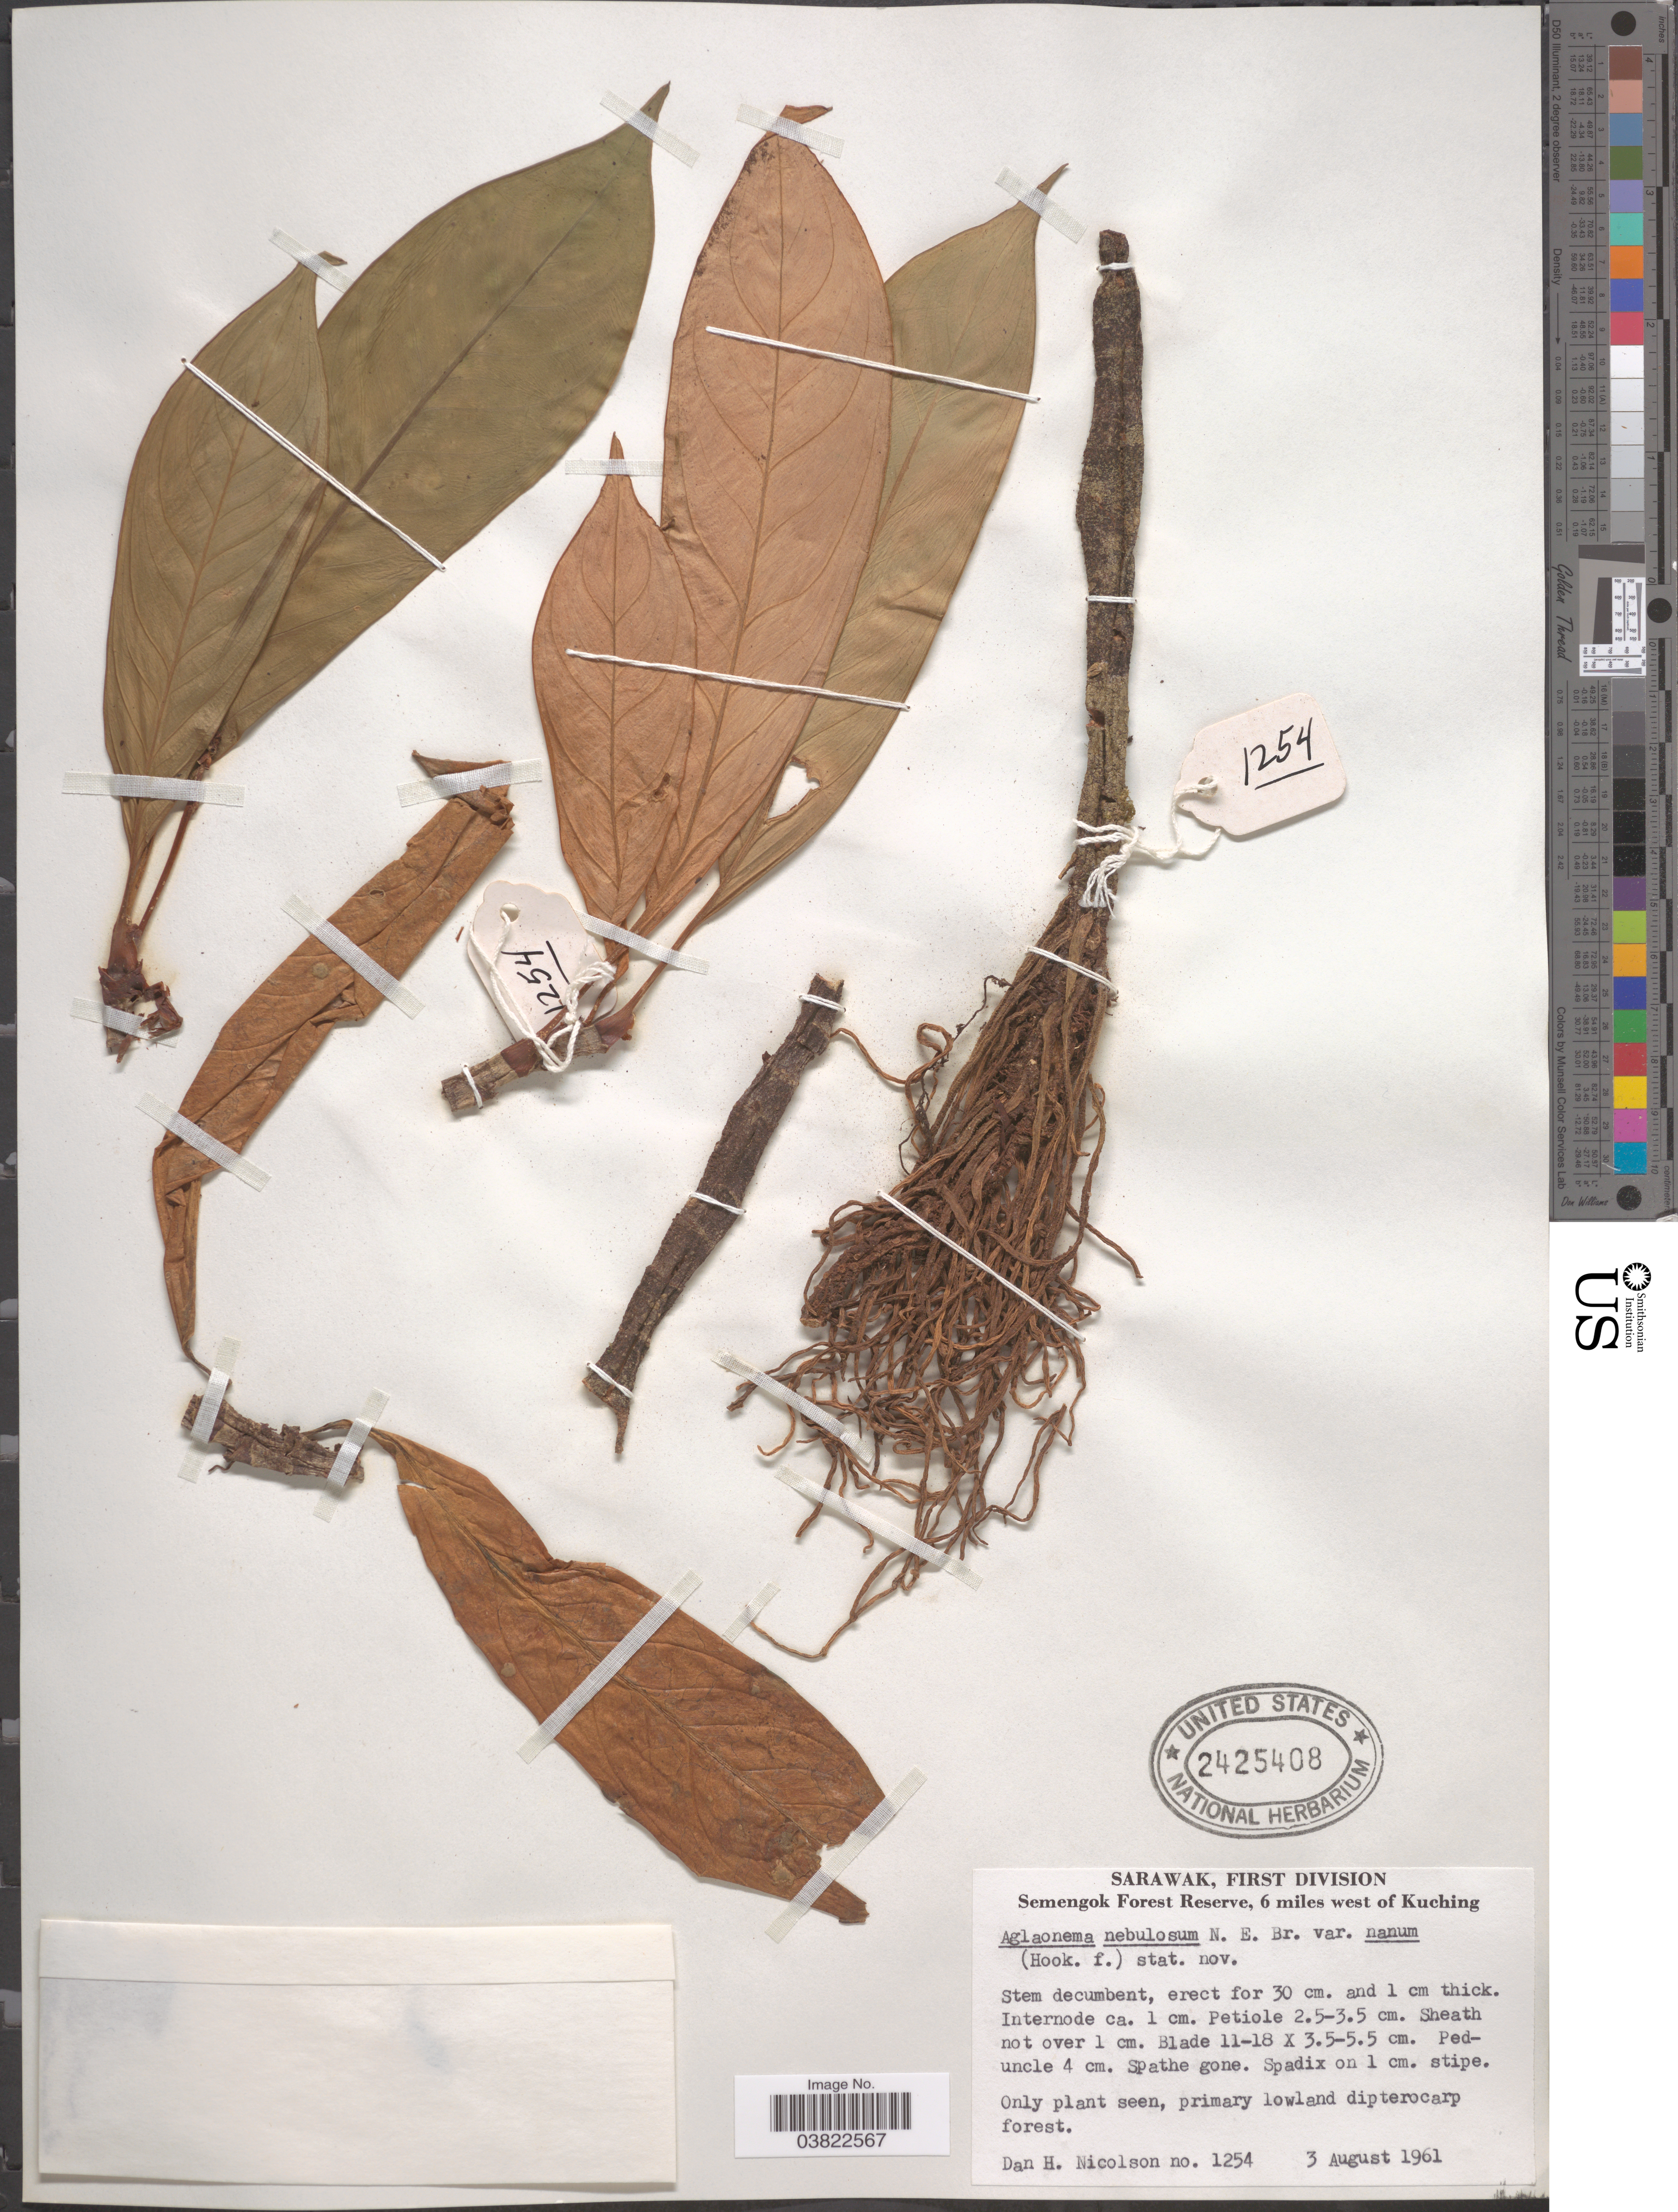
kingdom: Plantae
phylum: Tracheophyta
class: Liliopsida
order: Alismatales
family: Araceae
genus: Aglaonema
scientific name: Aglaonema nebulosum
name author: N.E. Br.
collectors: D. H. Nicolson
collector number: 1254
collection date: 1961-08-03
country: Malaysia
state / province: Sarawak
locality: First Division. Semengok Forest Reserve, 6 miles west of Kuching.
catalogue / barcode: US 2425408